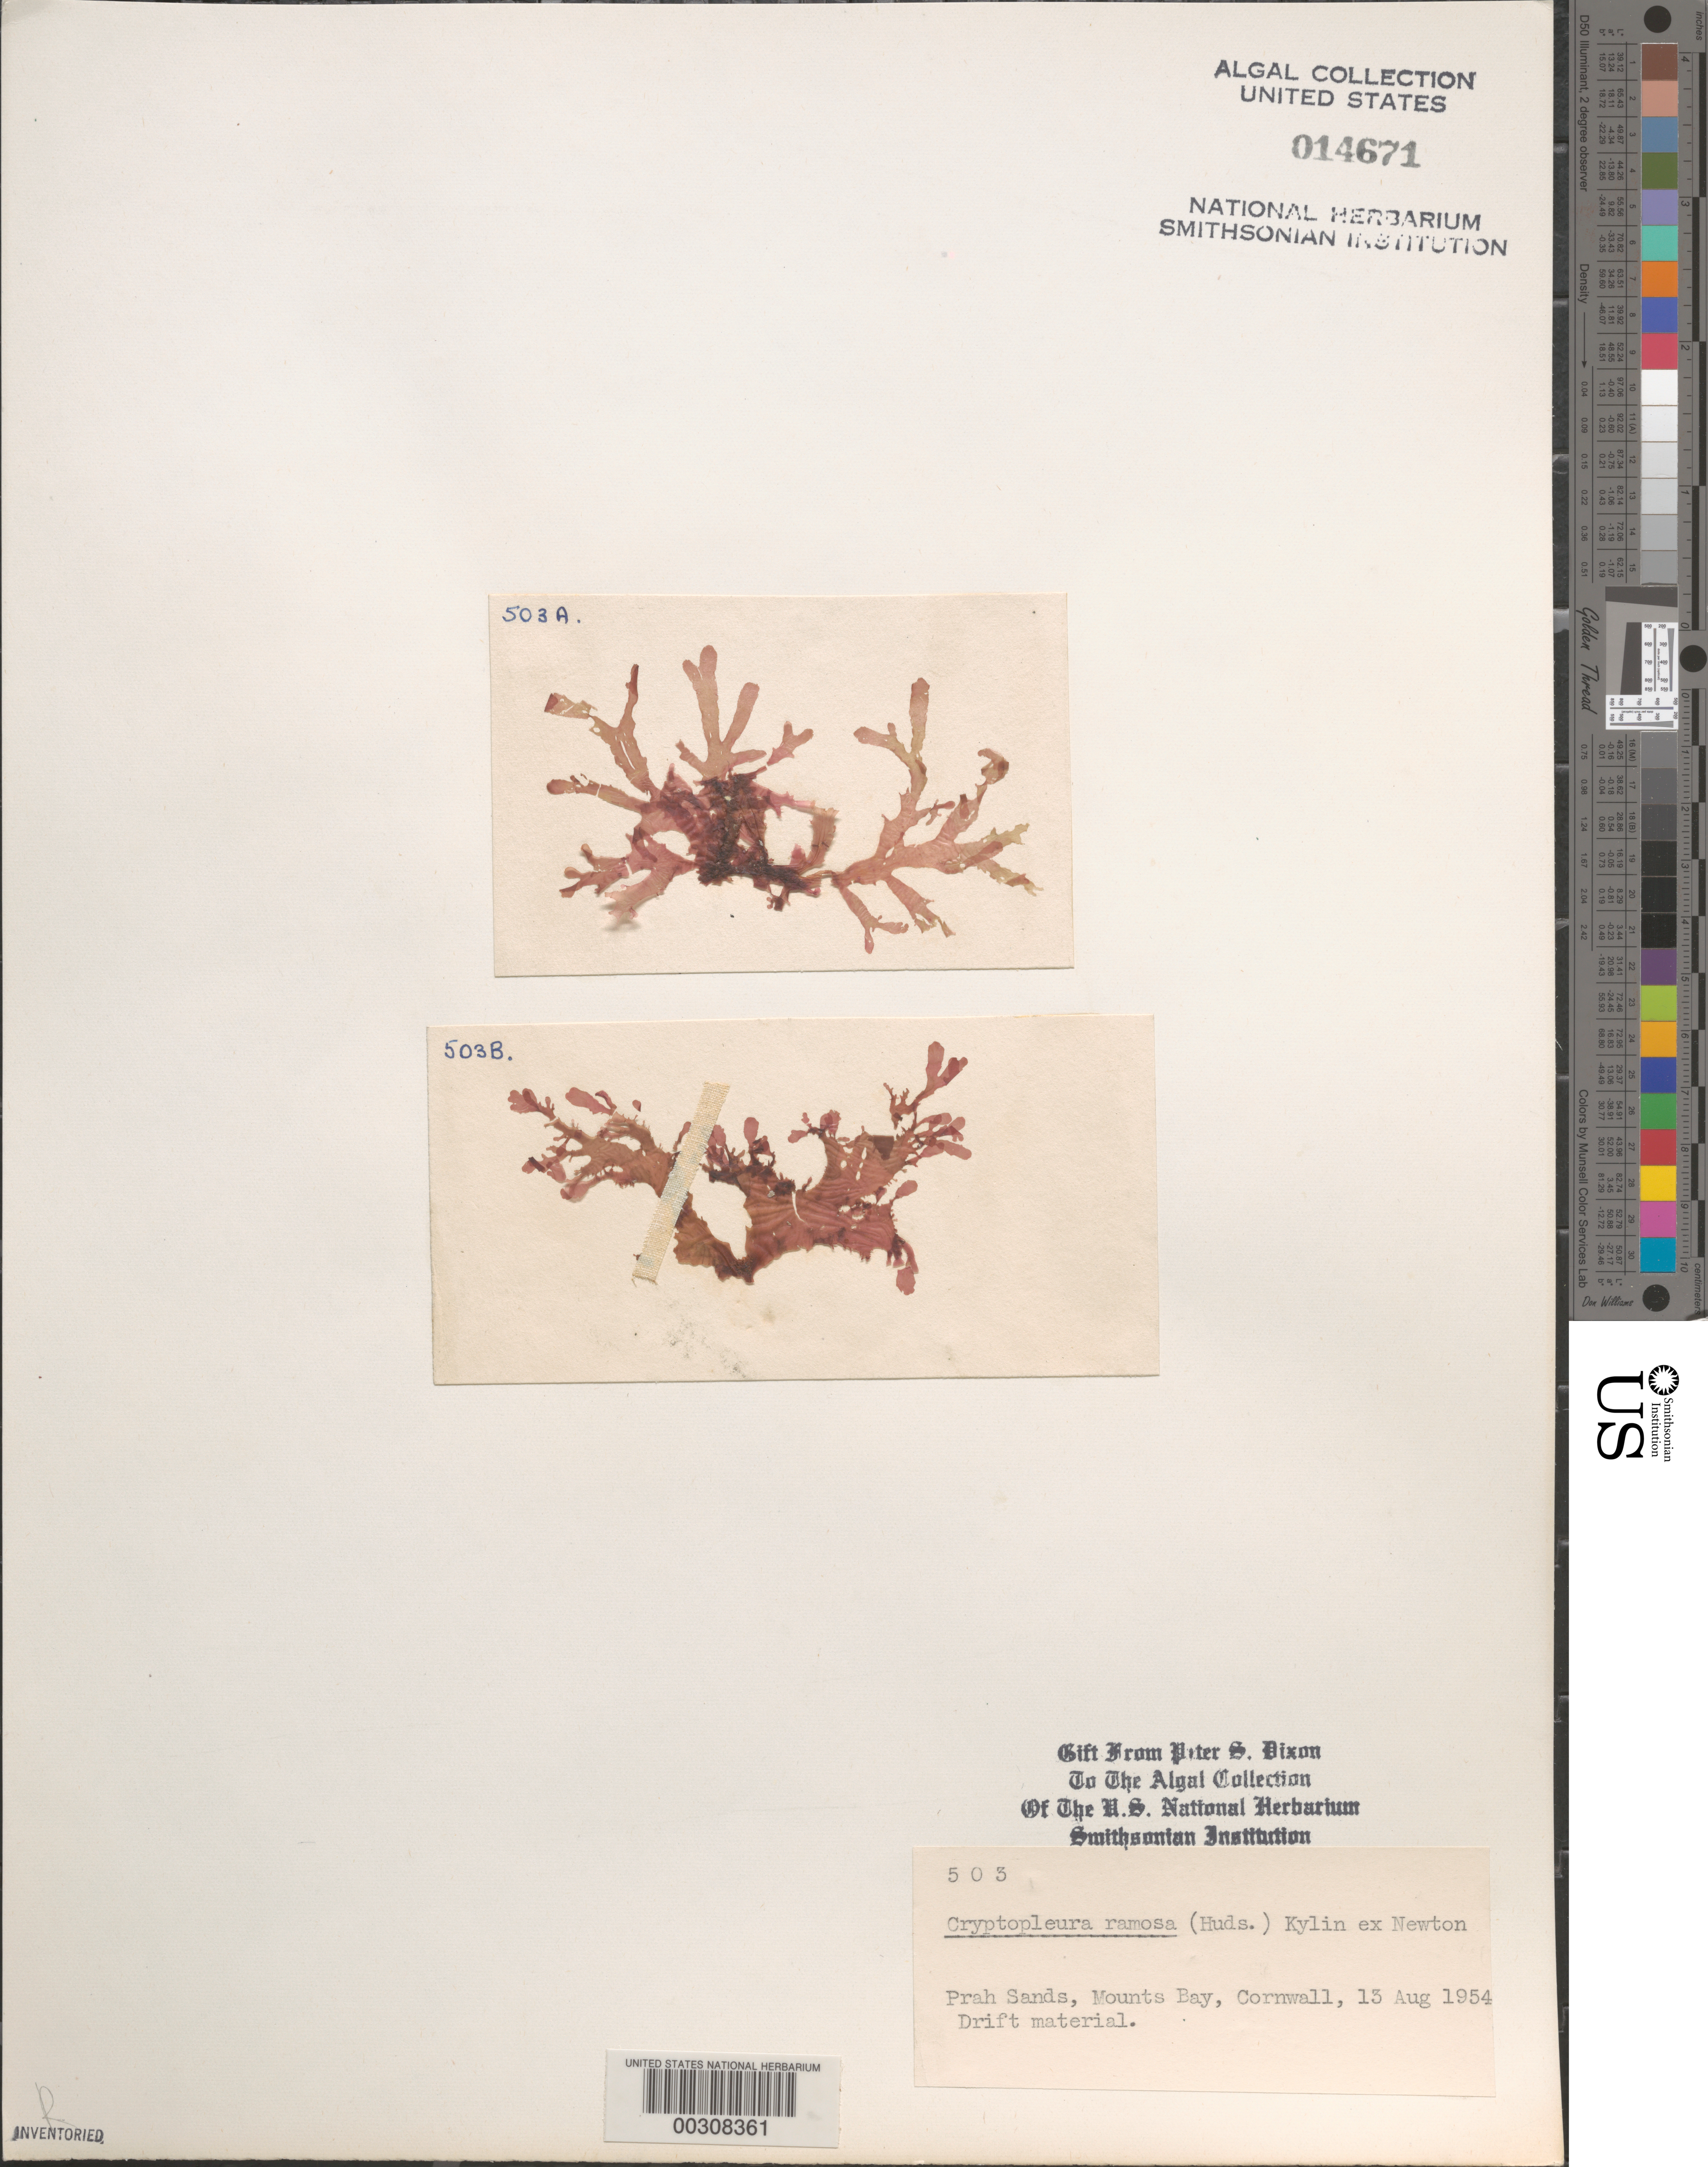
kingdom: Plantae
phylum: Rhodophyta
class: Florideophyceae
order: Ceramiales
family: Delesseriaceae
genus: Cryptopleura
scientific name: Cryptopleura ramosa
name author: (Huds.) L.M. Newton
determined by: Dixon, P. S.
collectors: P. S. Dixon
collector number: PSD 503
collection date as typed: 13 Aug 1954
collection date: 1954-08-13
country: United Kingdom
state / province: England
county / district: Cornwall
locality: Praa Sands (Prah Sands), Mounts Bay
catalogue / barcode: US 14671